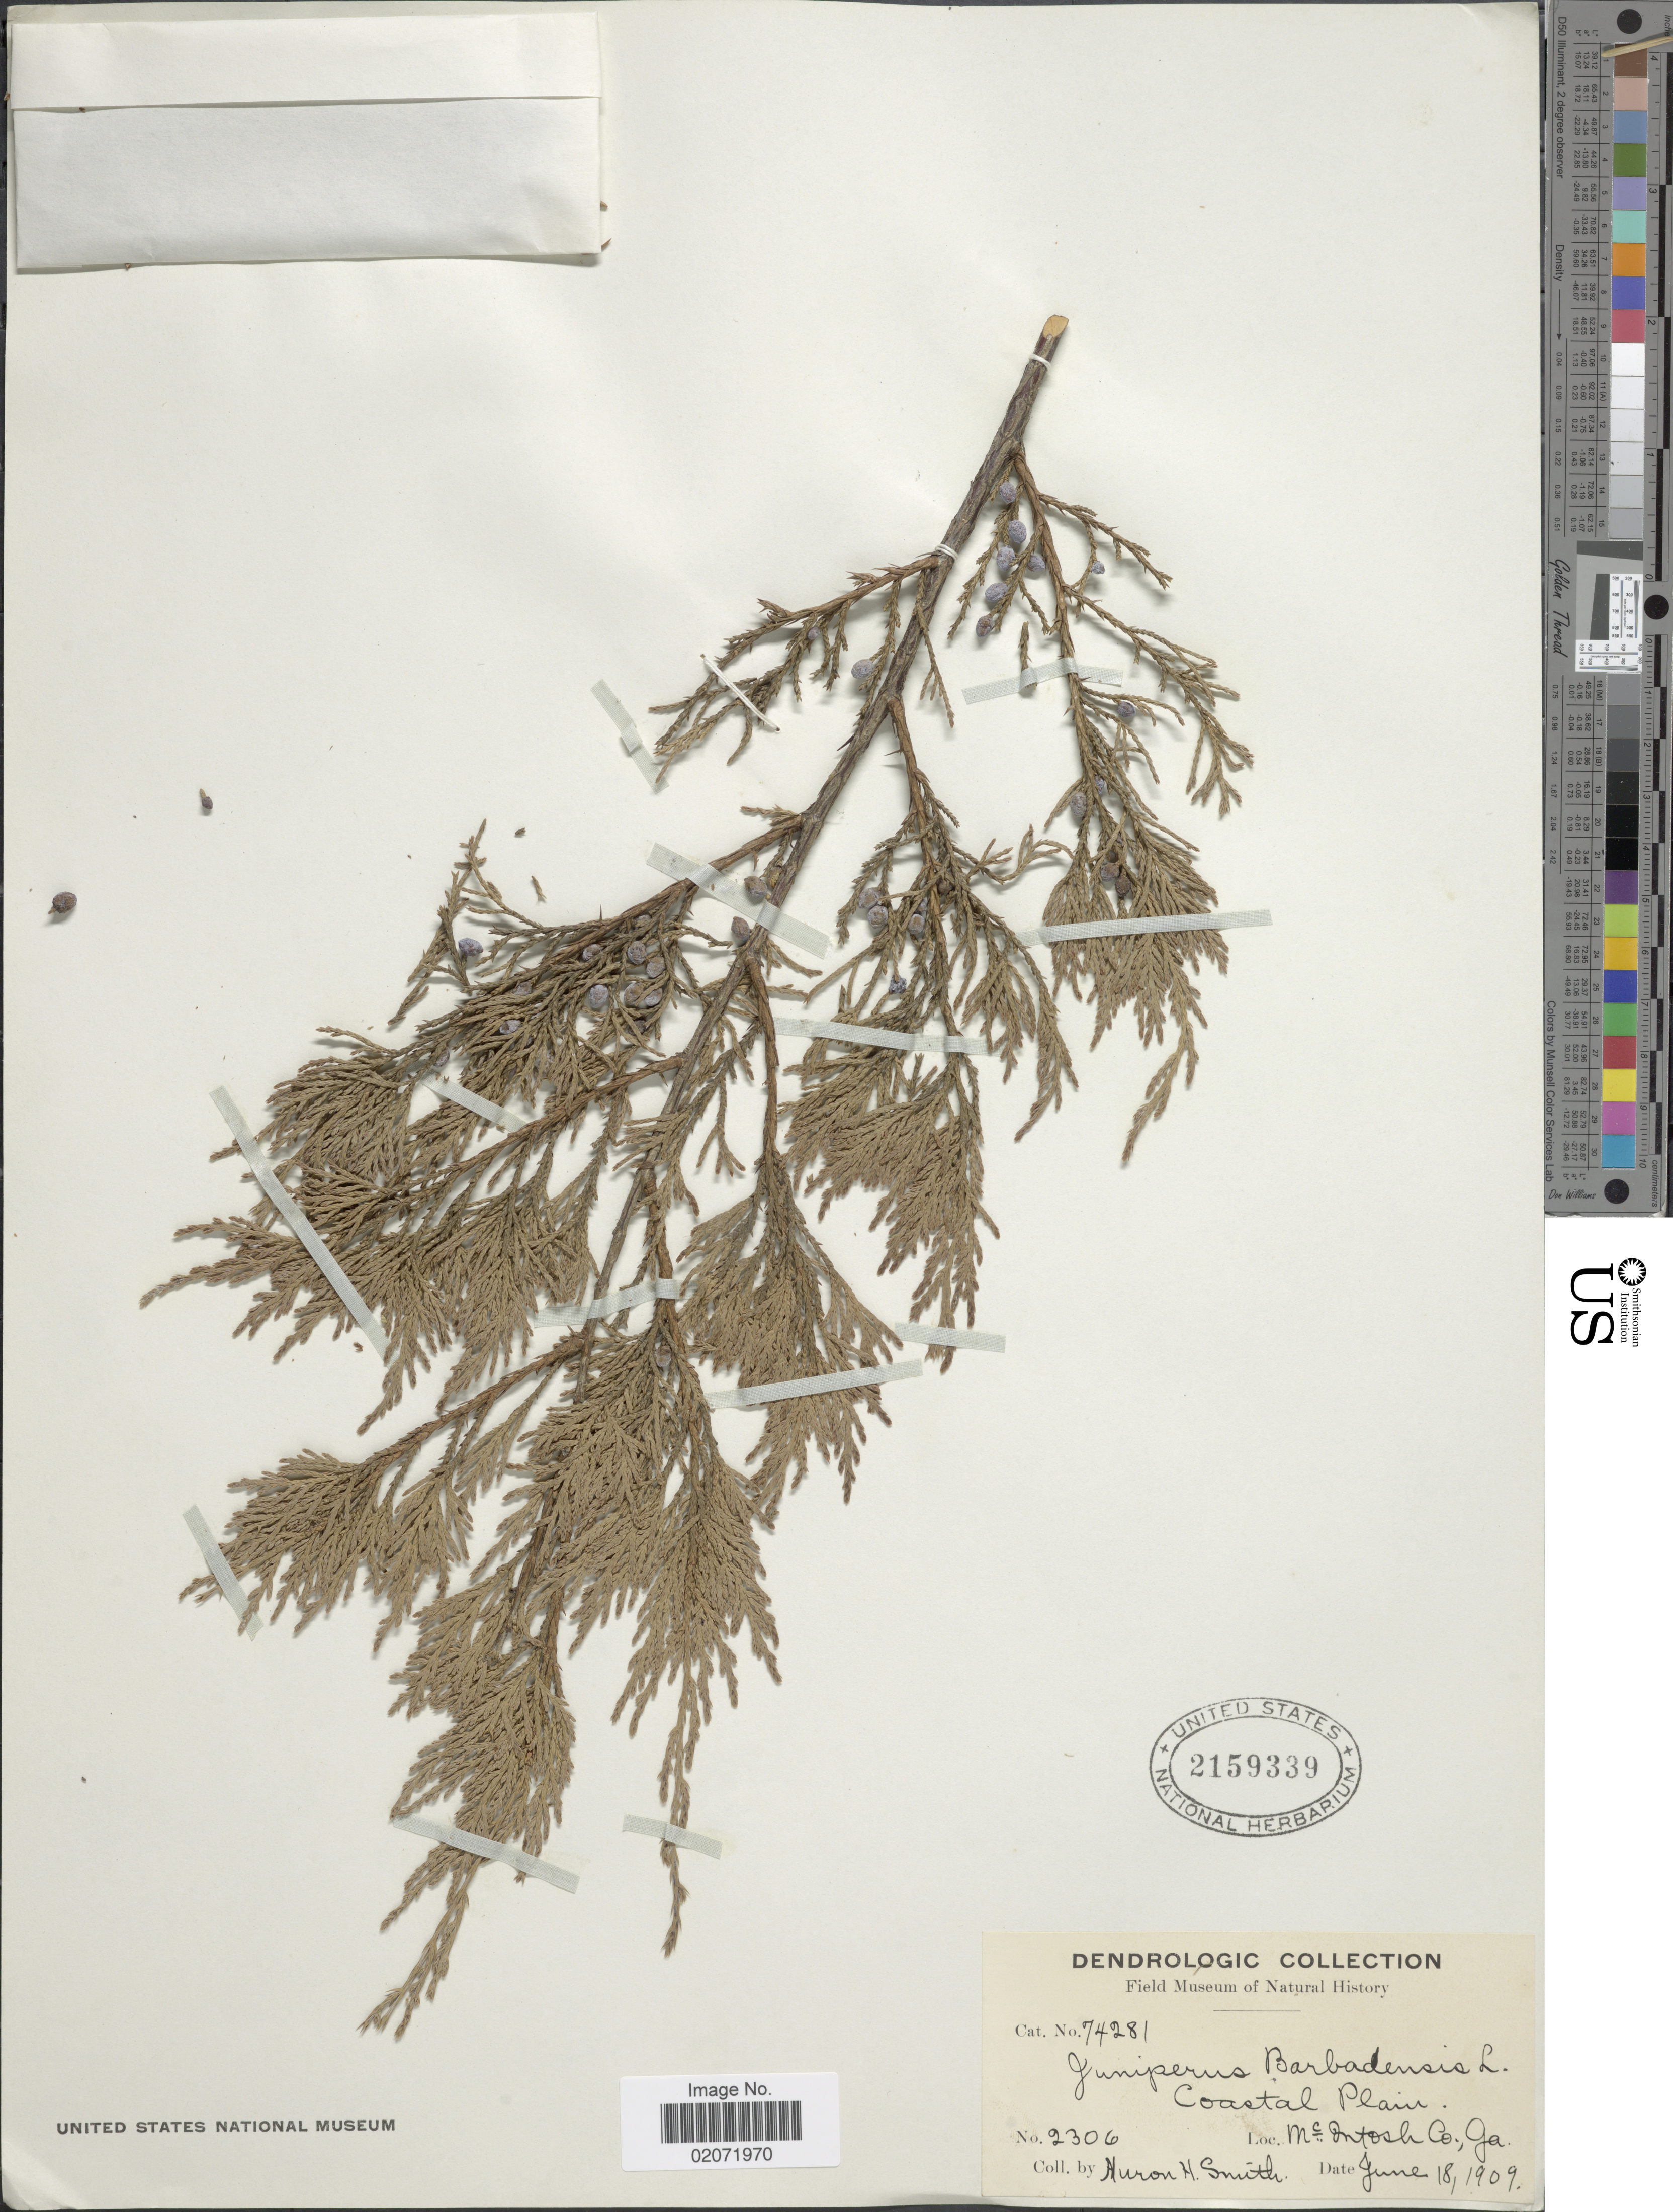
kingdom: Plantae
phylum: Tracheophyta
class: Pinopsida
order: Pinales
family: Cupressaceae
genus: Juniperus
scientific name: Juniperus silicicola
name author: (Small) L.H. Bailey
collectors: Huron H. Smith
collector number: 2306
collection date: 1909-06-18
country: United States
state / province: Georgia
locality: Coastal Plain, McIntosh Co.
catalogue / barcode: US 2159339